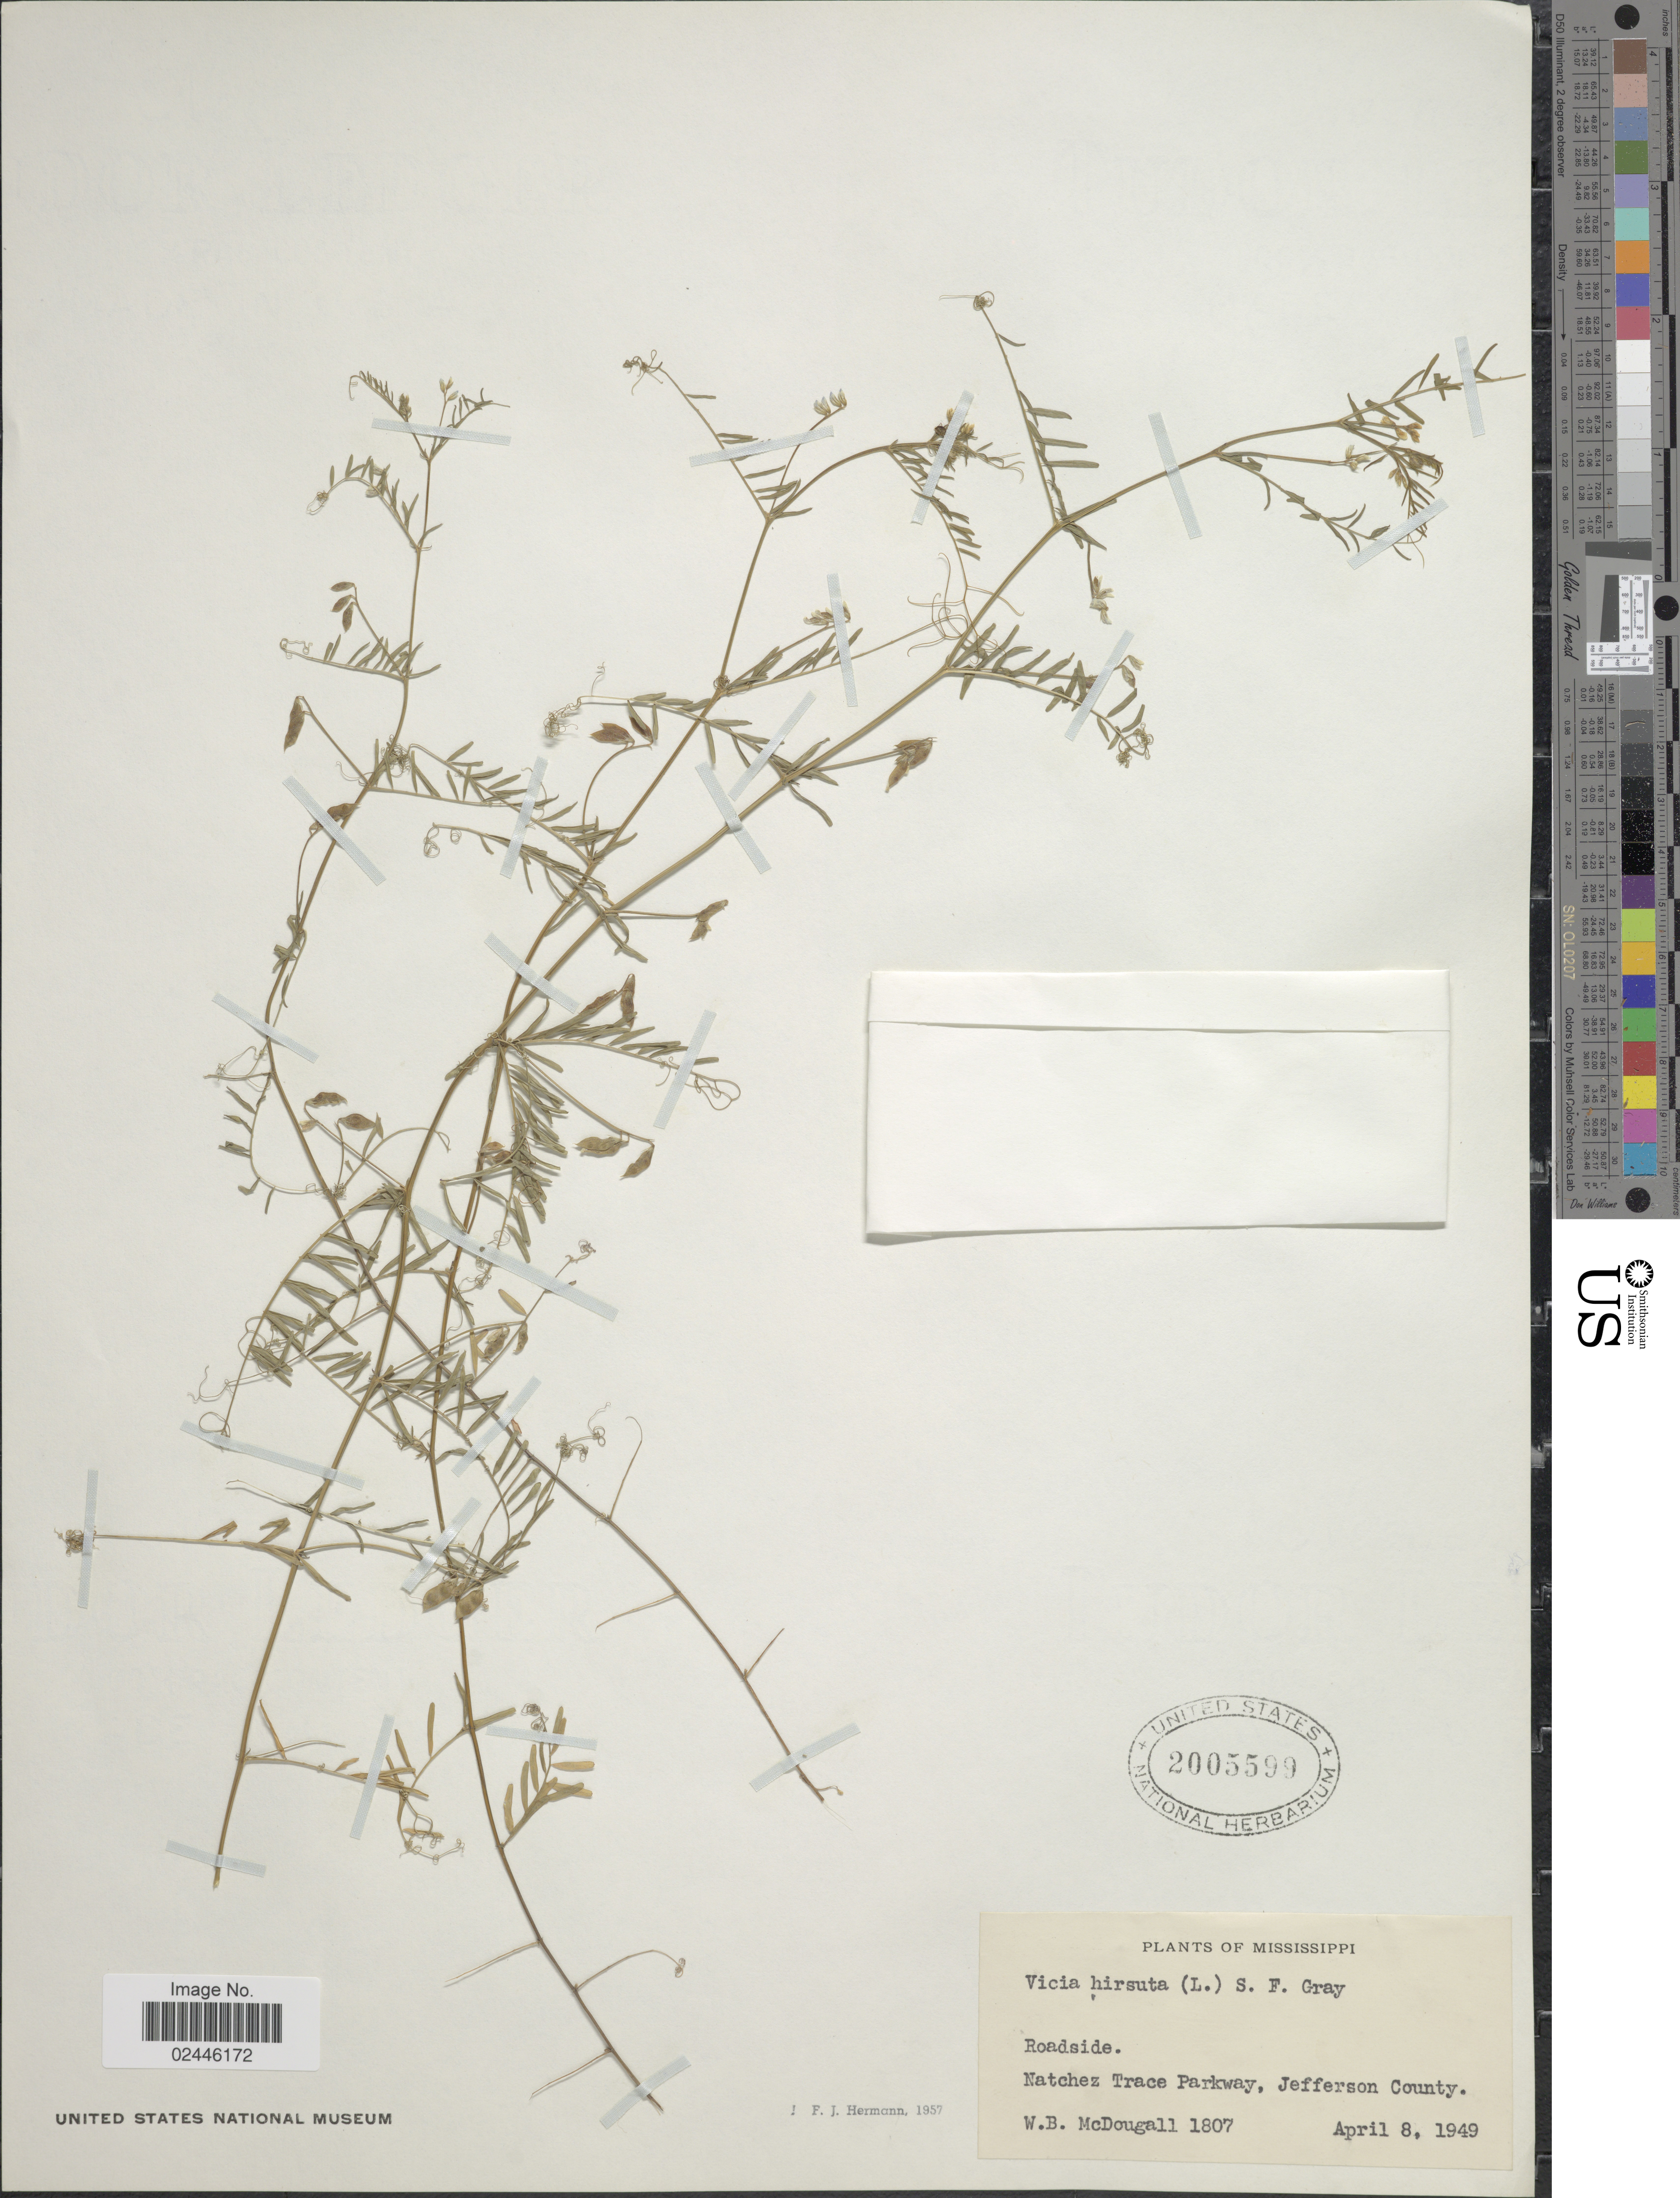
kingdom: Plantae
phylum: Tracheophyta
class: Magnoliopsida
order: Fabales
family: Fabaceae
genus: Vicia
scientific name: Vicia hirsuta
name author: (L.) A. Gray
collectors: W. B. McDougall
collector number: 1807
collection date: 1949-04-08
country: United States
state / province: Mississippi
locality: Natchez Trace Parkway, Jefferson County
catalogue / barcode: US 2005599